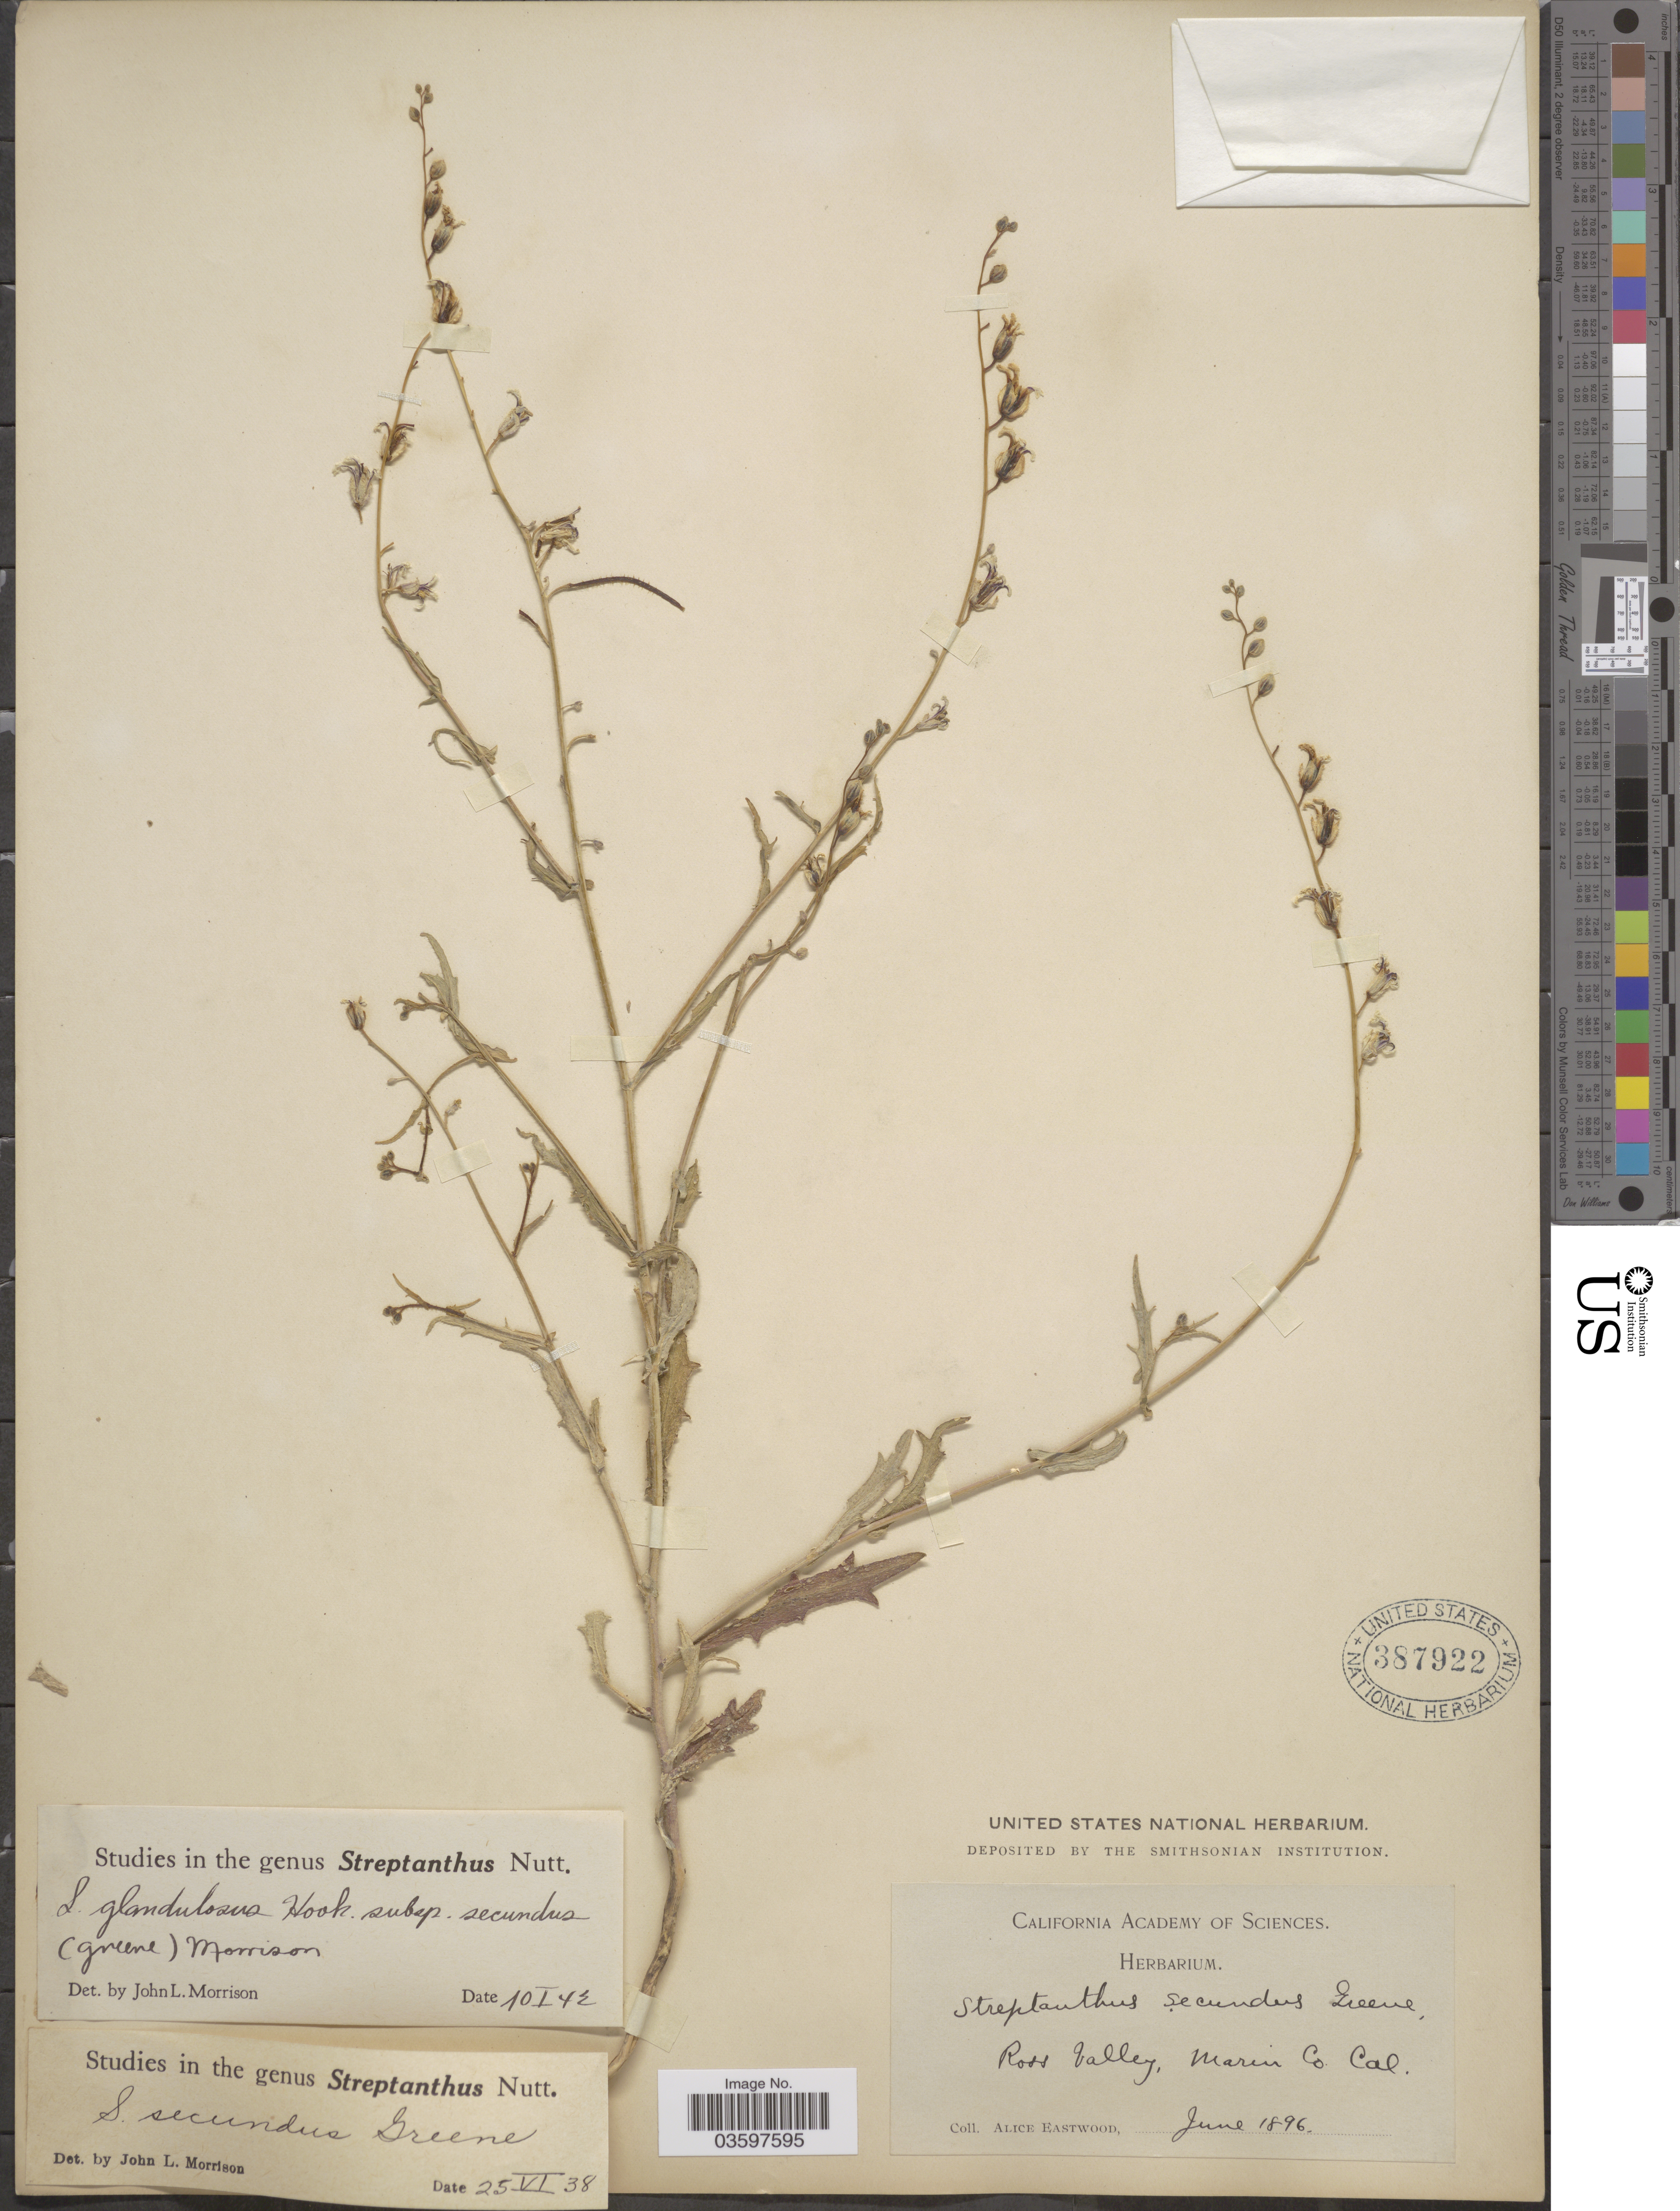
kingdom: Plantae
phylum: Tracheophyta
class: Magnoliopsida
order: Brassicales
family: Brassicaceae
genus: Streptanthus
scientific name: Streptanthus glandulosus var. secundus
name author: (Greene) Munz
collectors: A. Eastwood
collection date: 1896-06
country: United States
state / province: California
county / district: Marin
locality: Ross Valley, Marin Co.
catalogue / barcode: US 387922